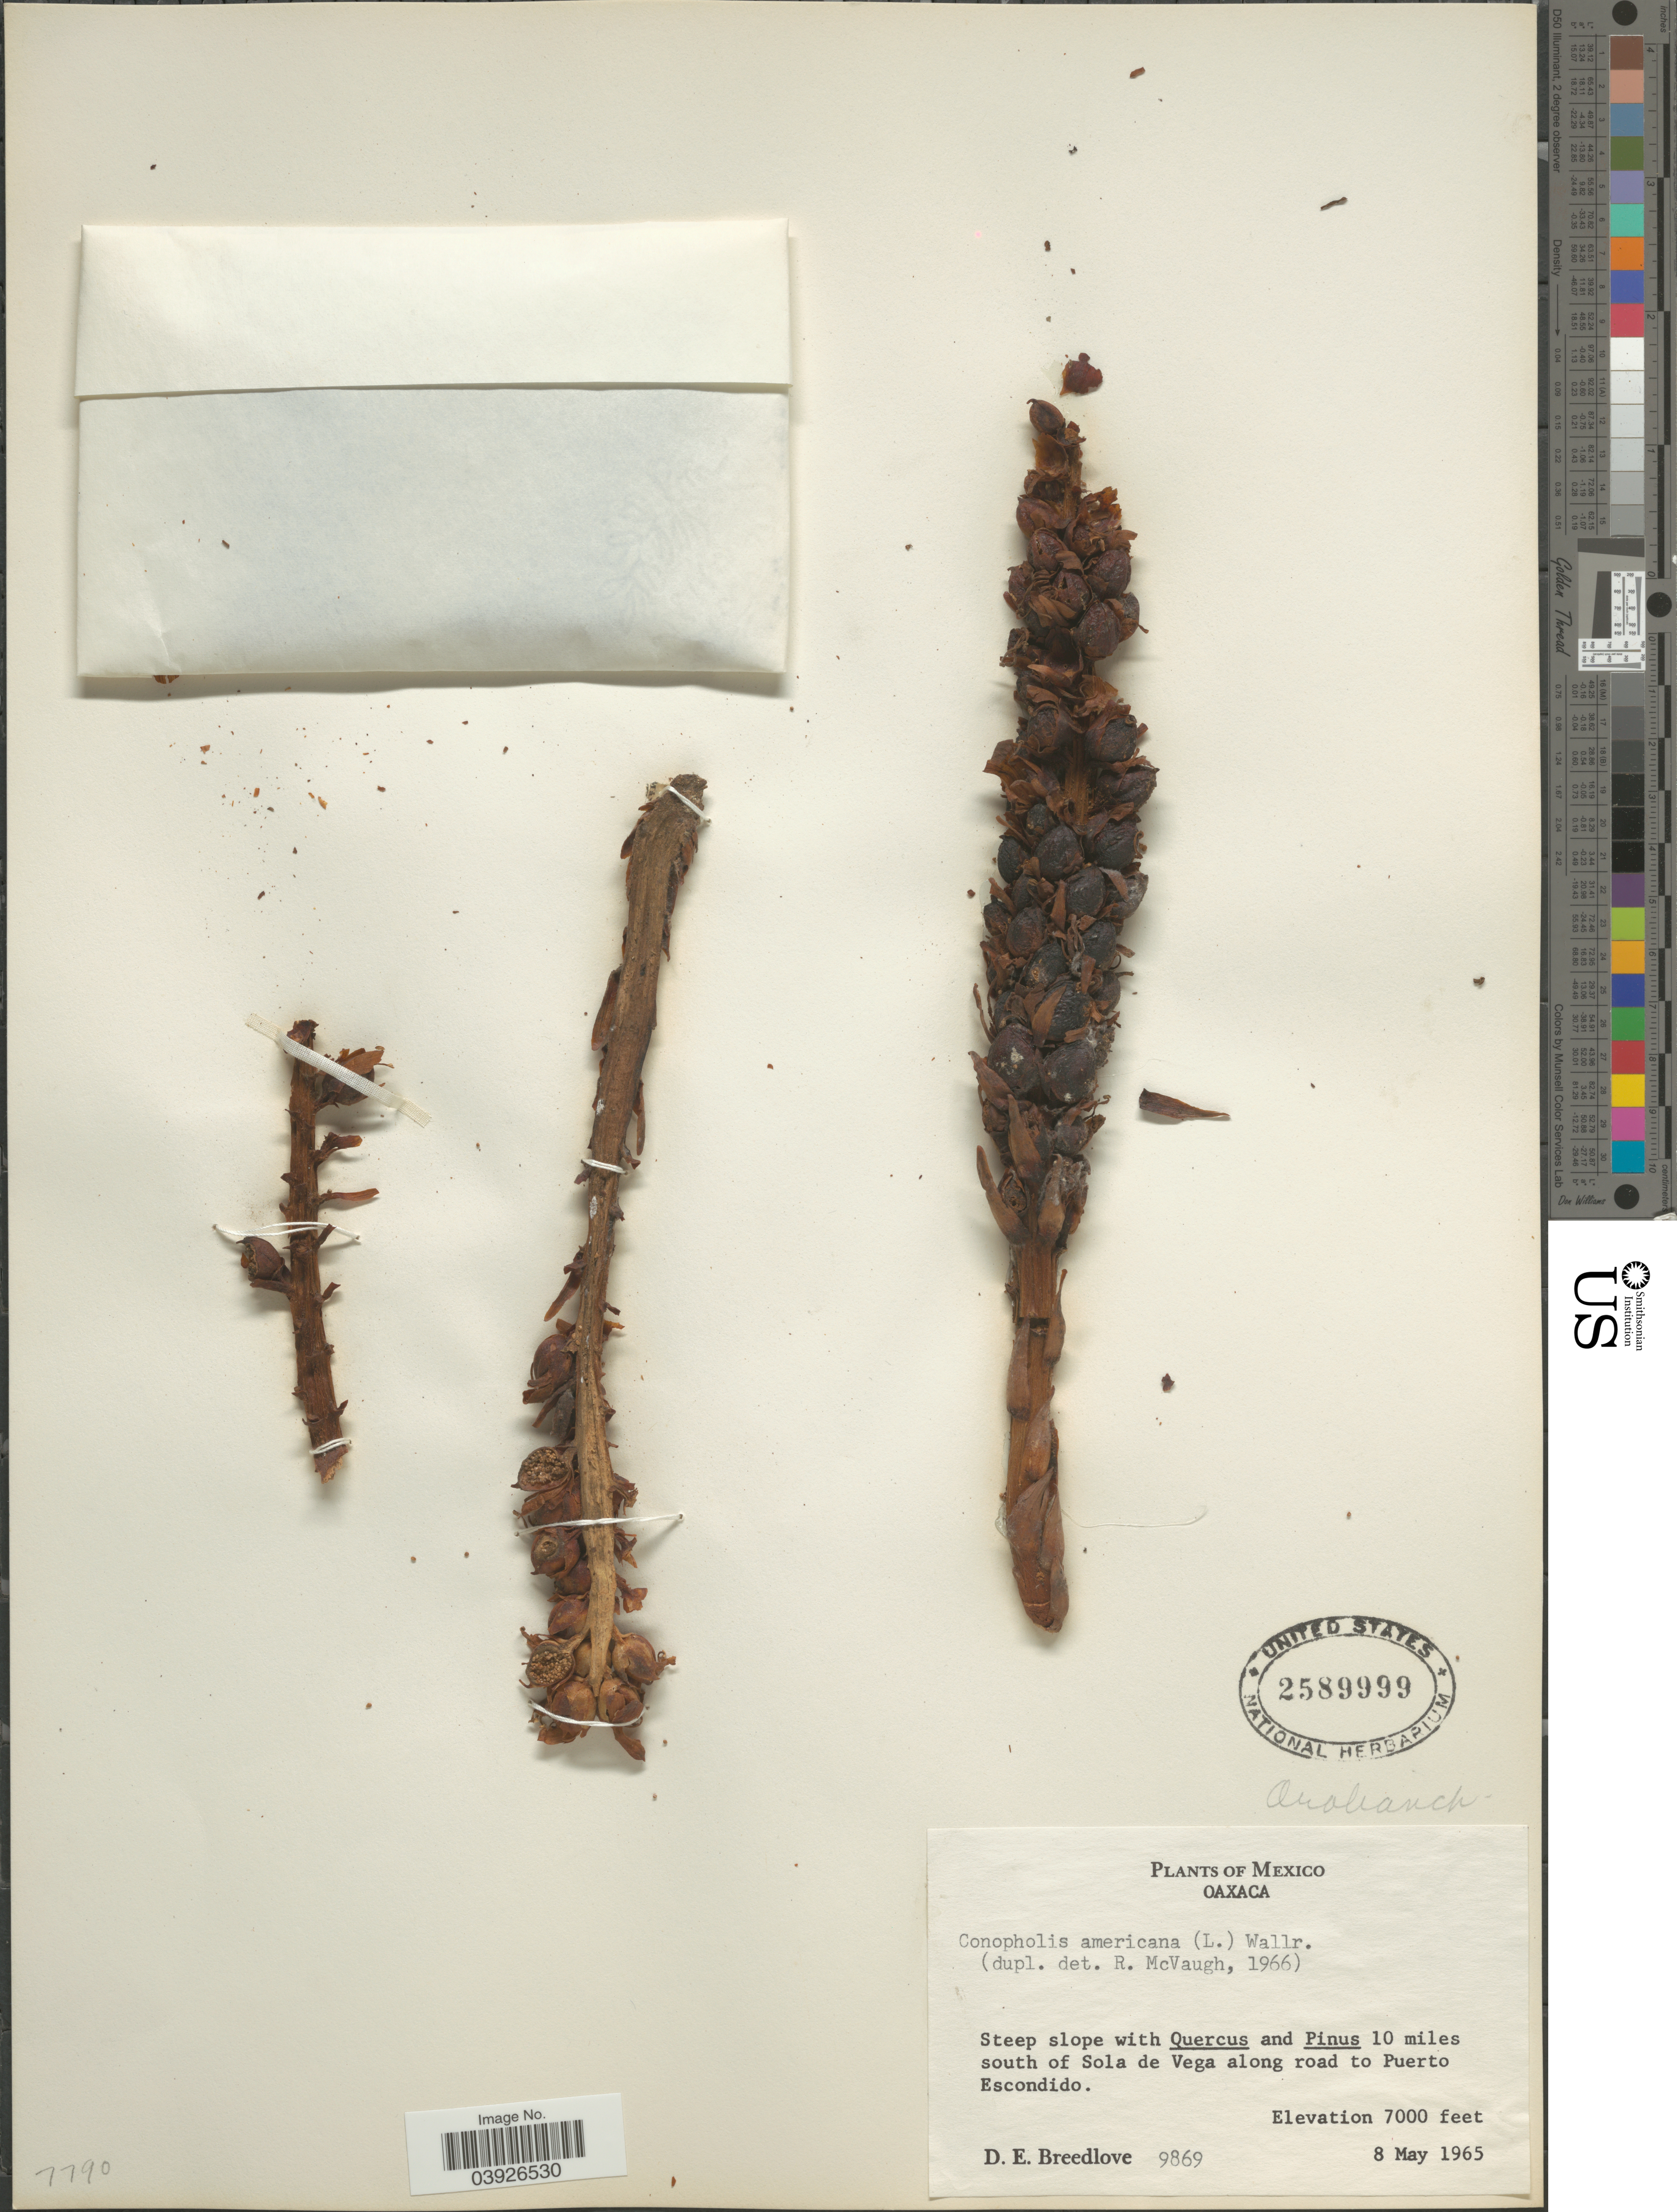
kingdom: Plantae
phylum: Tracheophyta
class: Magnoliopsida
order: Lamiales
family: Orobanchaceae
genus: Conopholis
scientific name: Conopholis americana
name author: (L. f.) Wallr.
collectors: D. E. Breedlove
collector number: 9869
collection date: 1965-05-08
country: Mexico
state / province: Oaxaca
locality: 10 miles south of Sola de Vega along road to Puerto Escondido.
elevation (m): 2134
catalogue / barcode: US 2589999